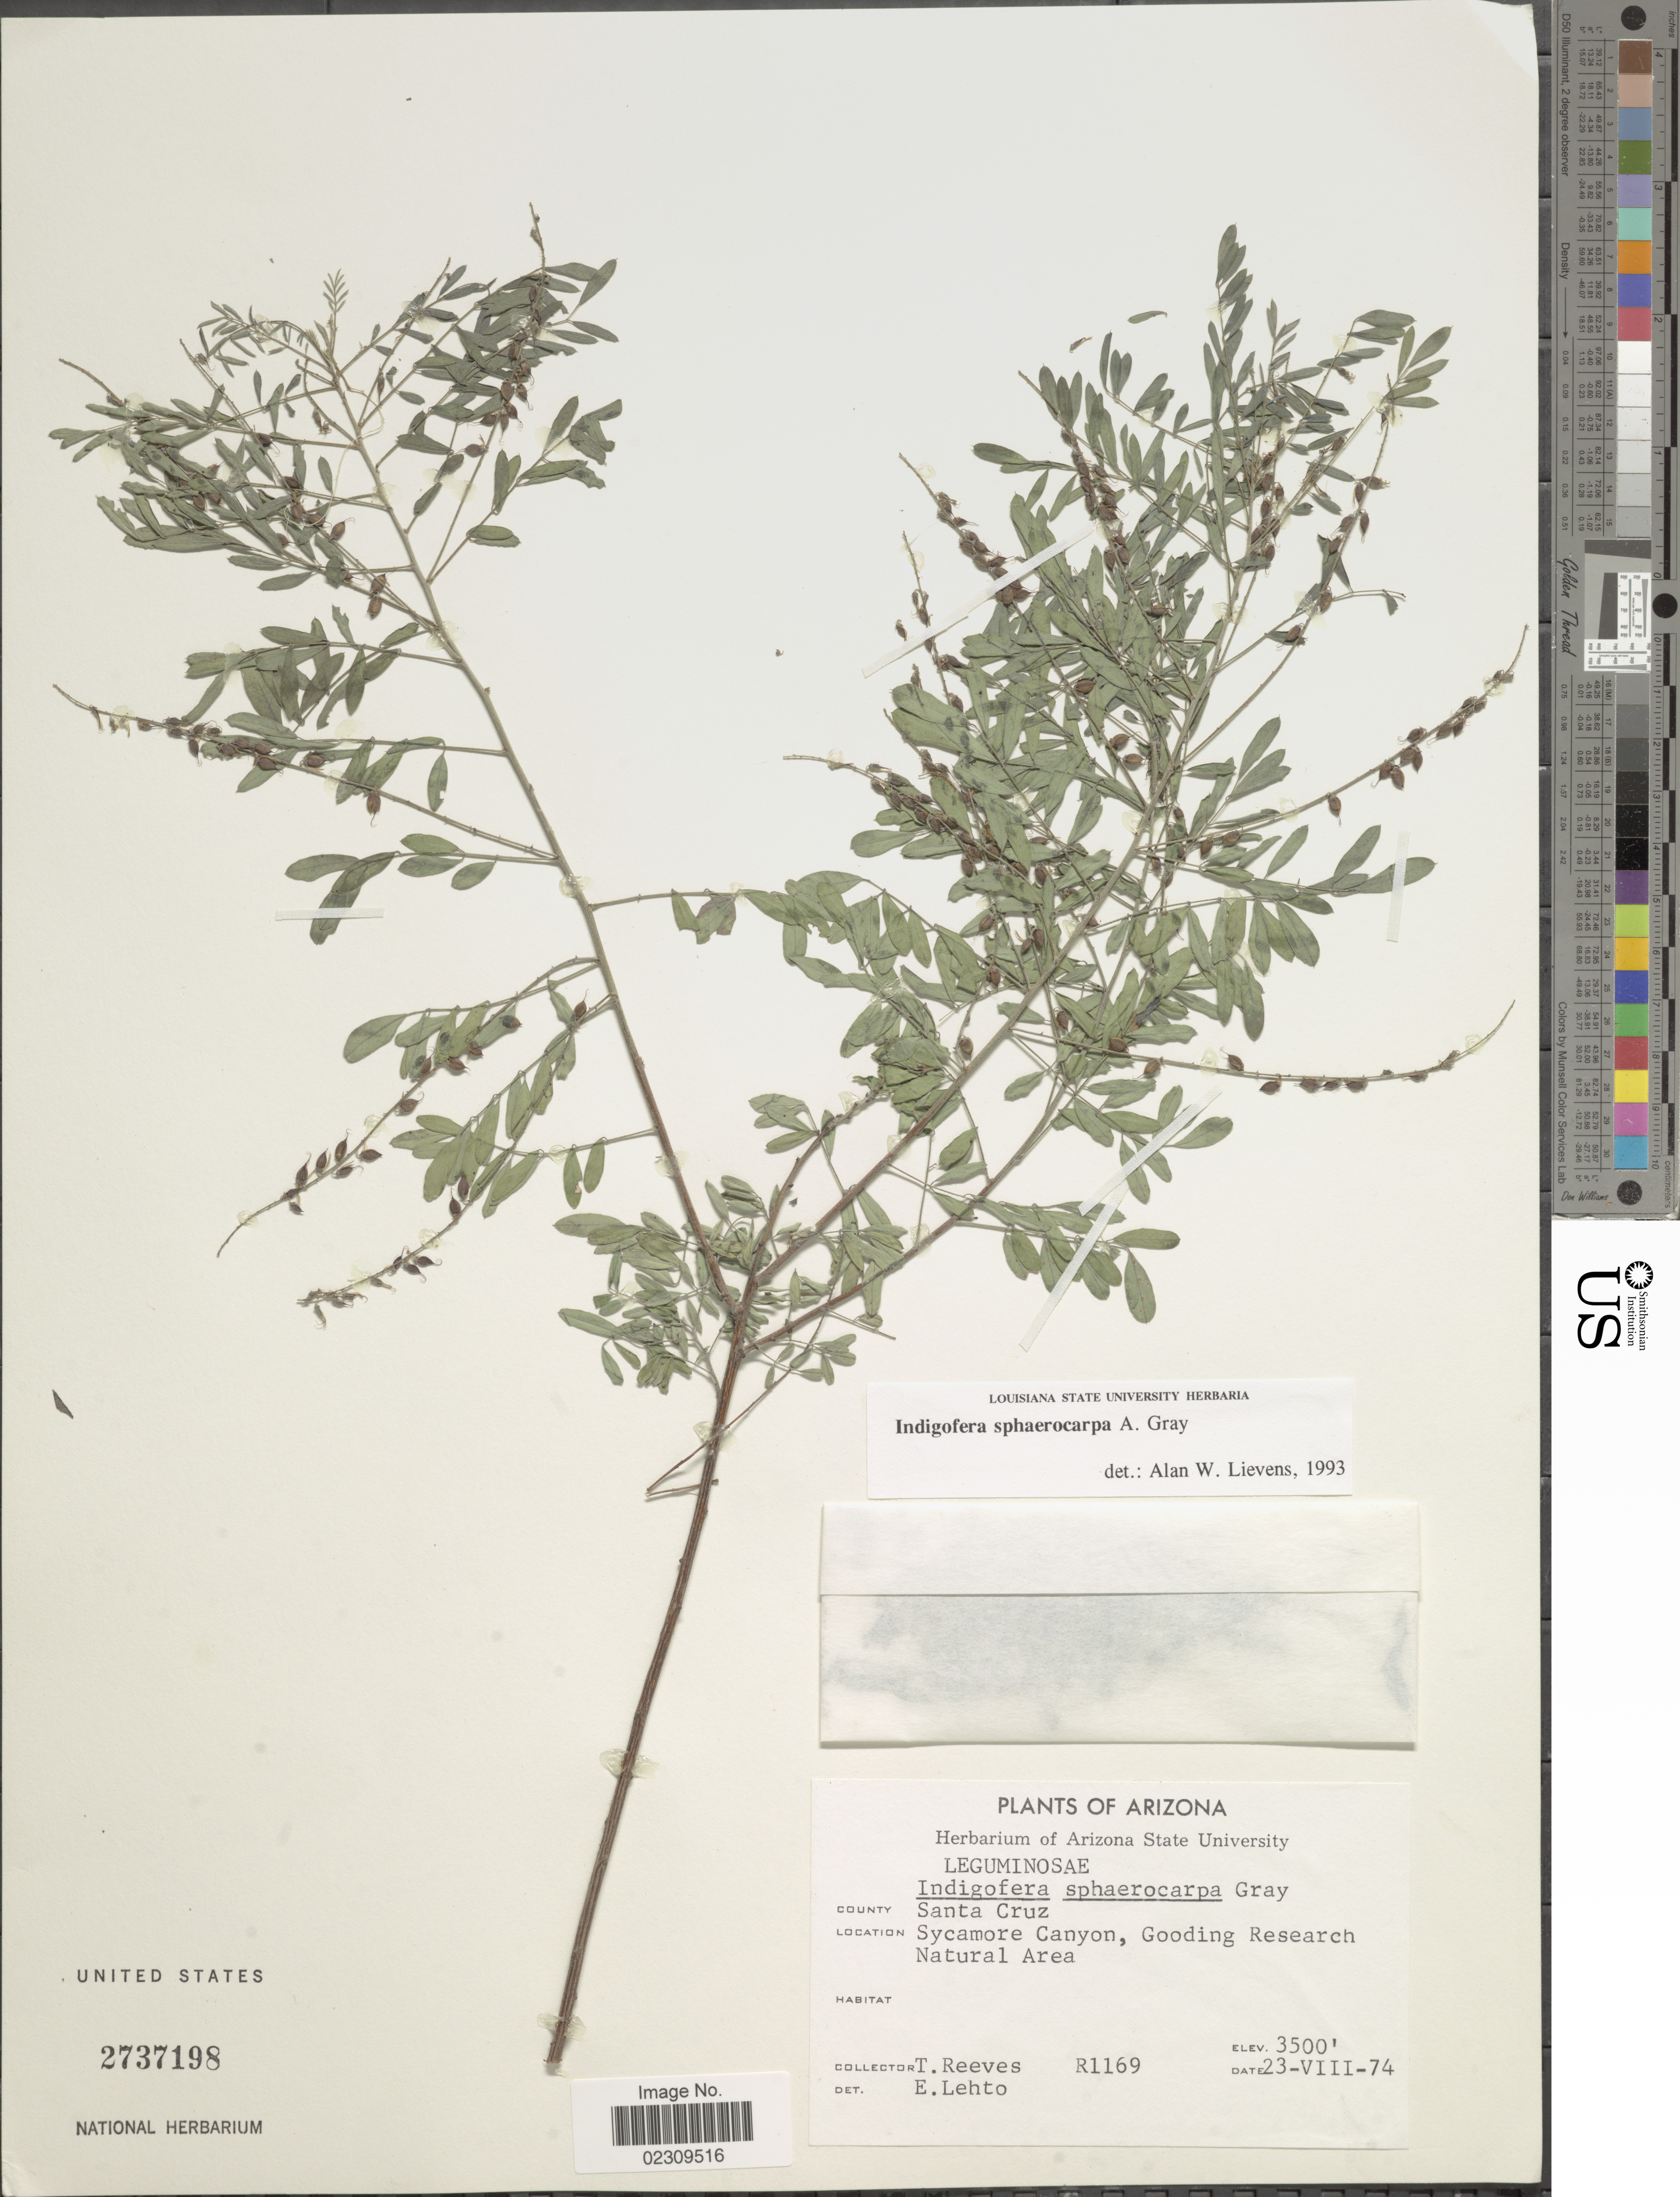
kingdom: Plantae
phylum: Tracheophyta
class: Magnoliopsida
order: Fabales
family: Fabaceae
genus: Indigofera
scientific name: Indigofera sphaerocarpa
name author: A. Gray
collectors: T. Reeves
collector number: R1169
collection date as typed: Transcribed d/m/y: 23/8/74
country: United States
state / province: Arizona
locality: County Santa Cruz, Sycamore Canyon, Gooding Research Natural Area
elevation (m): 1067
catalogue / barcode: US 2737198